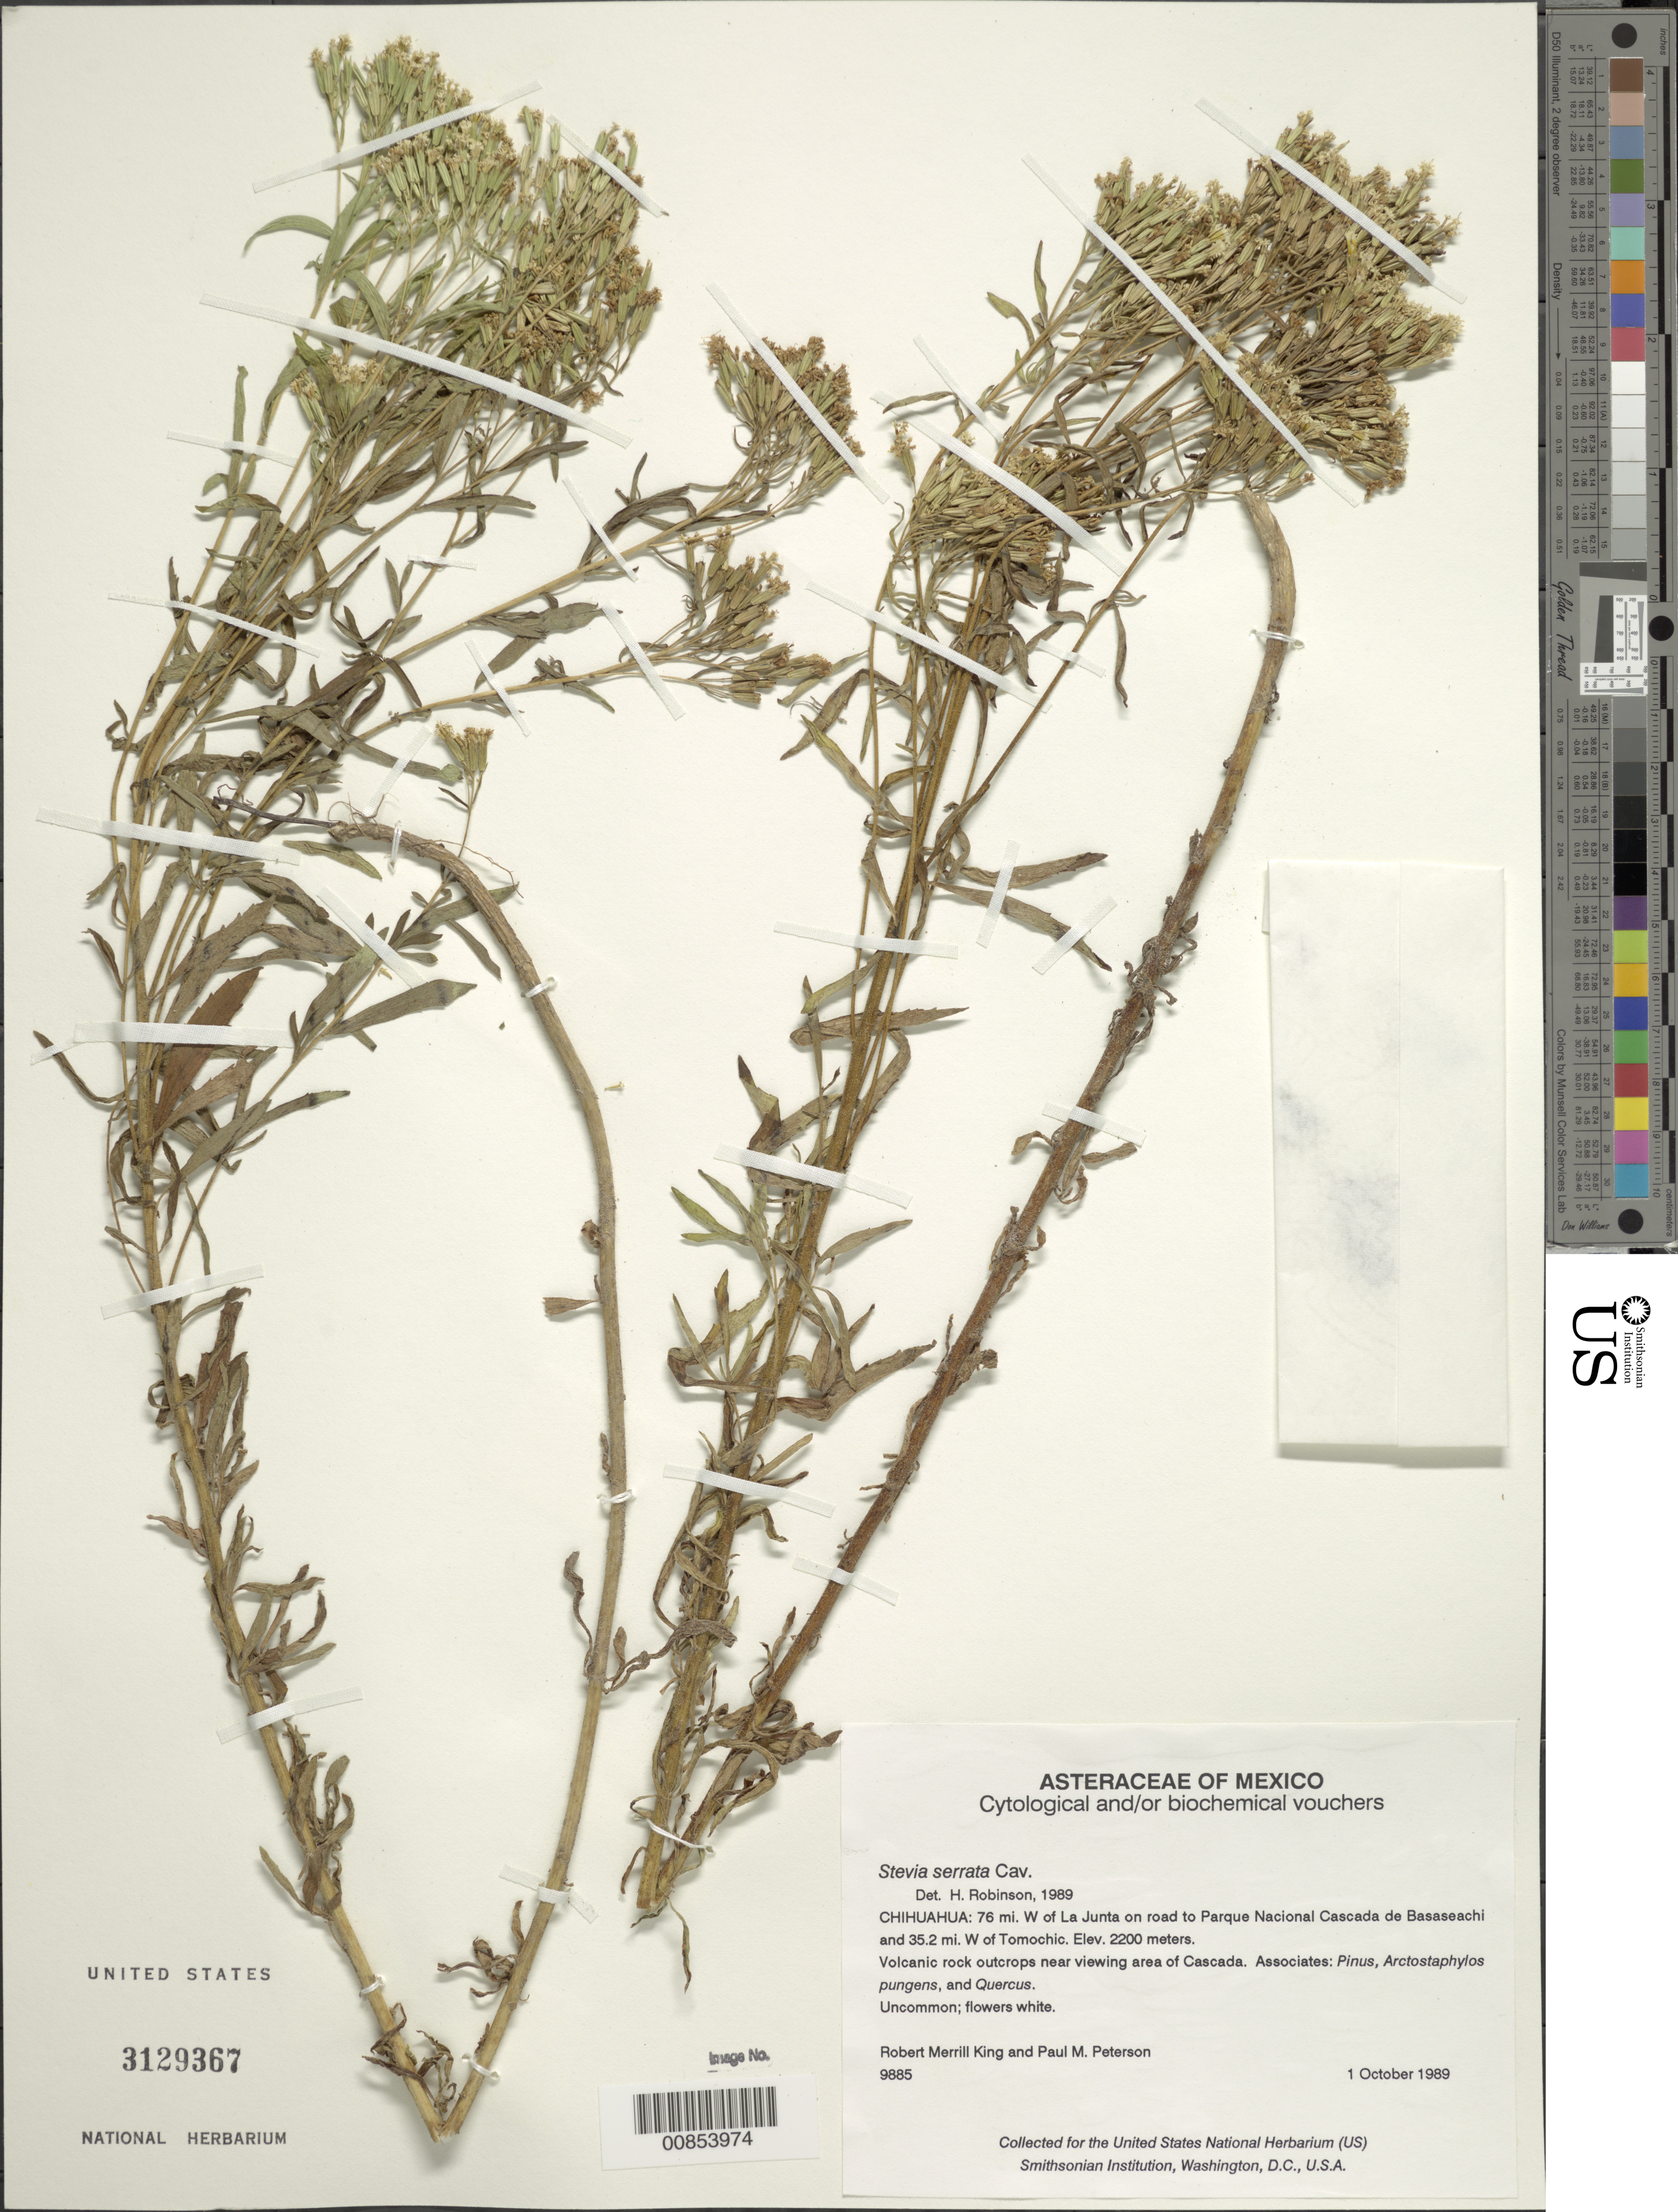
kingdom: Plantae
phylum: Tracheophyta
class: Magnoliopsida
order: Asterales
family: Asteraceae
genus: Stevia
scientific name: Stevia serrata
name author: Cav.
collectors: R. M. King & P. M. Peterson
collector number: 9885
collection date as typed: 01 Oct 1989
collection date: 1989-10-01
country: Mexico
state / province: Chihuahua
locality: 76 mi. W of La Junta on road to Parque Nacional Cascada de Basaseachic and 35.2 mi. W of Tomochic. Near viewing area of Cascada.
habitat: Volcanic rock outcrops. Associates: Pinus, Arcostaphylos pungens and Quercus.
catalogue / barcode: US 3129367